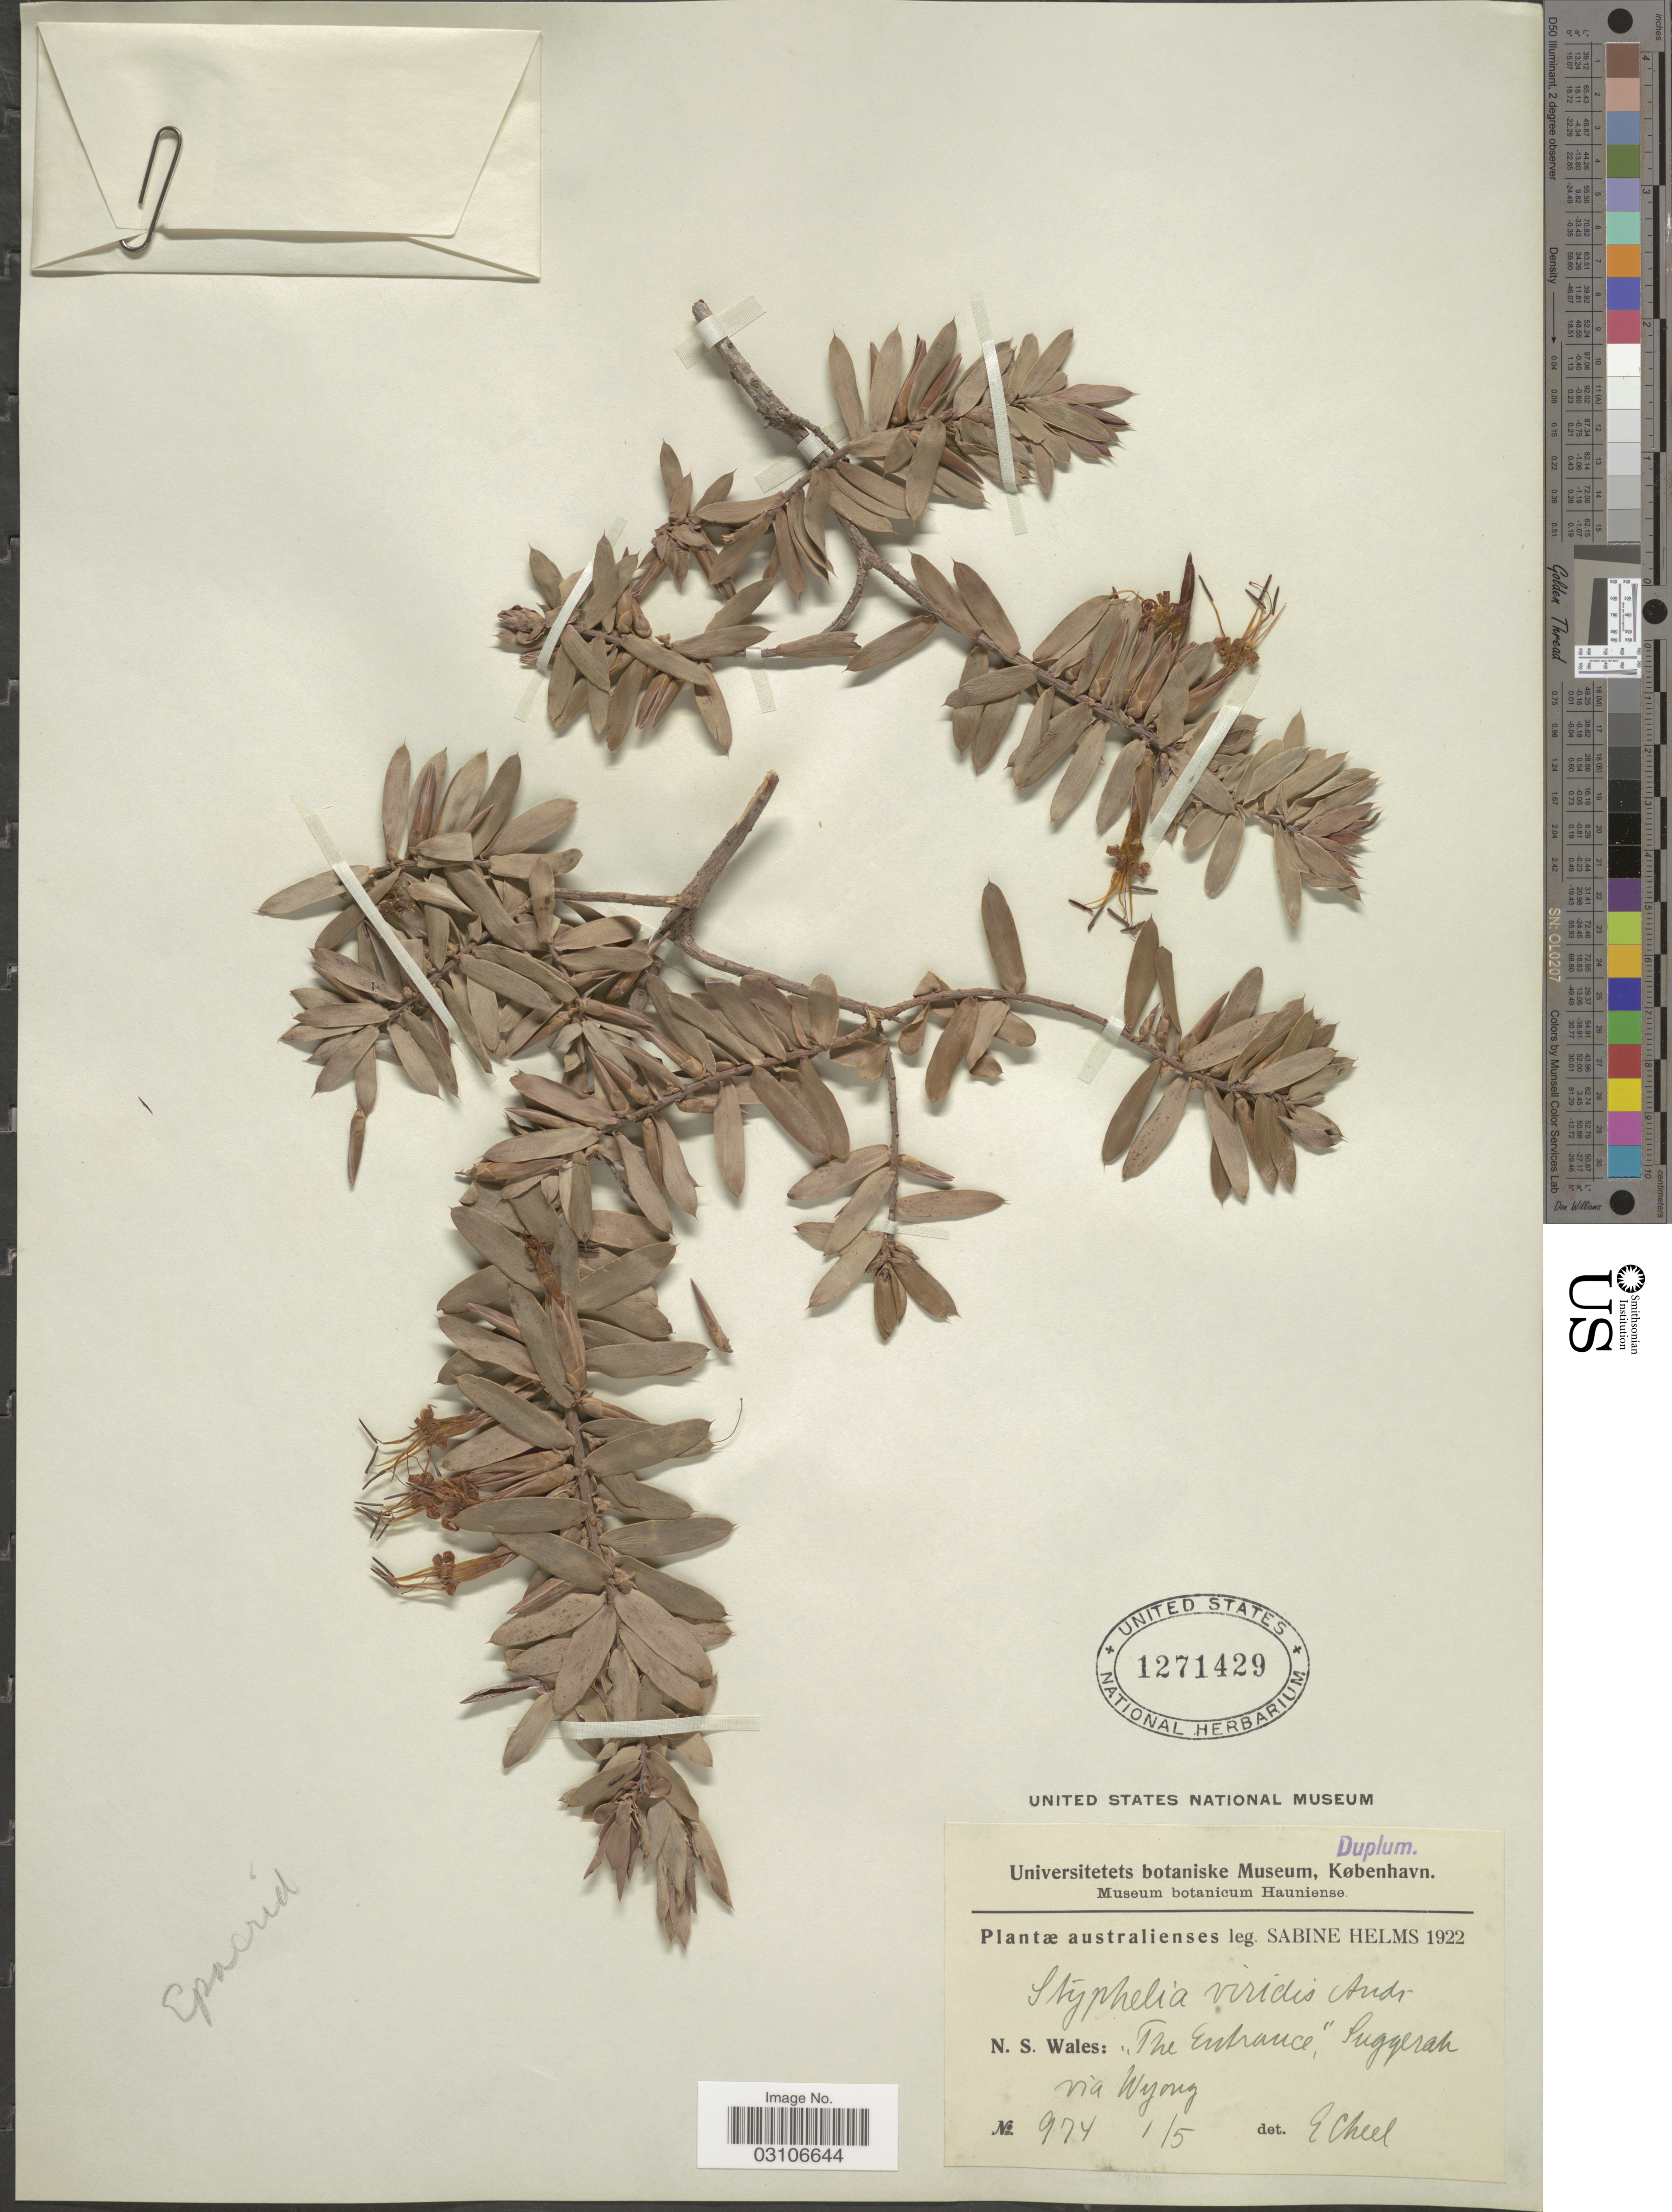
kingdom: Plantae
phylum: Tracheophyta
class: Magnoliopsida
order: Ericales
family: Ericaceae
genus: Styphelia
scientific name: Styphelia viridis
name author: Andrews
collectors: S. Helms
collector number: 974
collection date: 1922-05-01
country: Australia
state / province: New South Wales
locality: The Entrance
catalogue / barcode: US 1271429